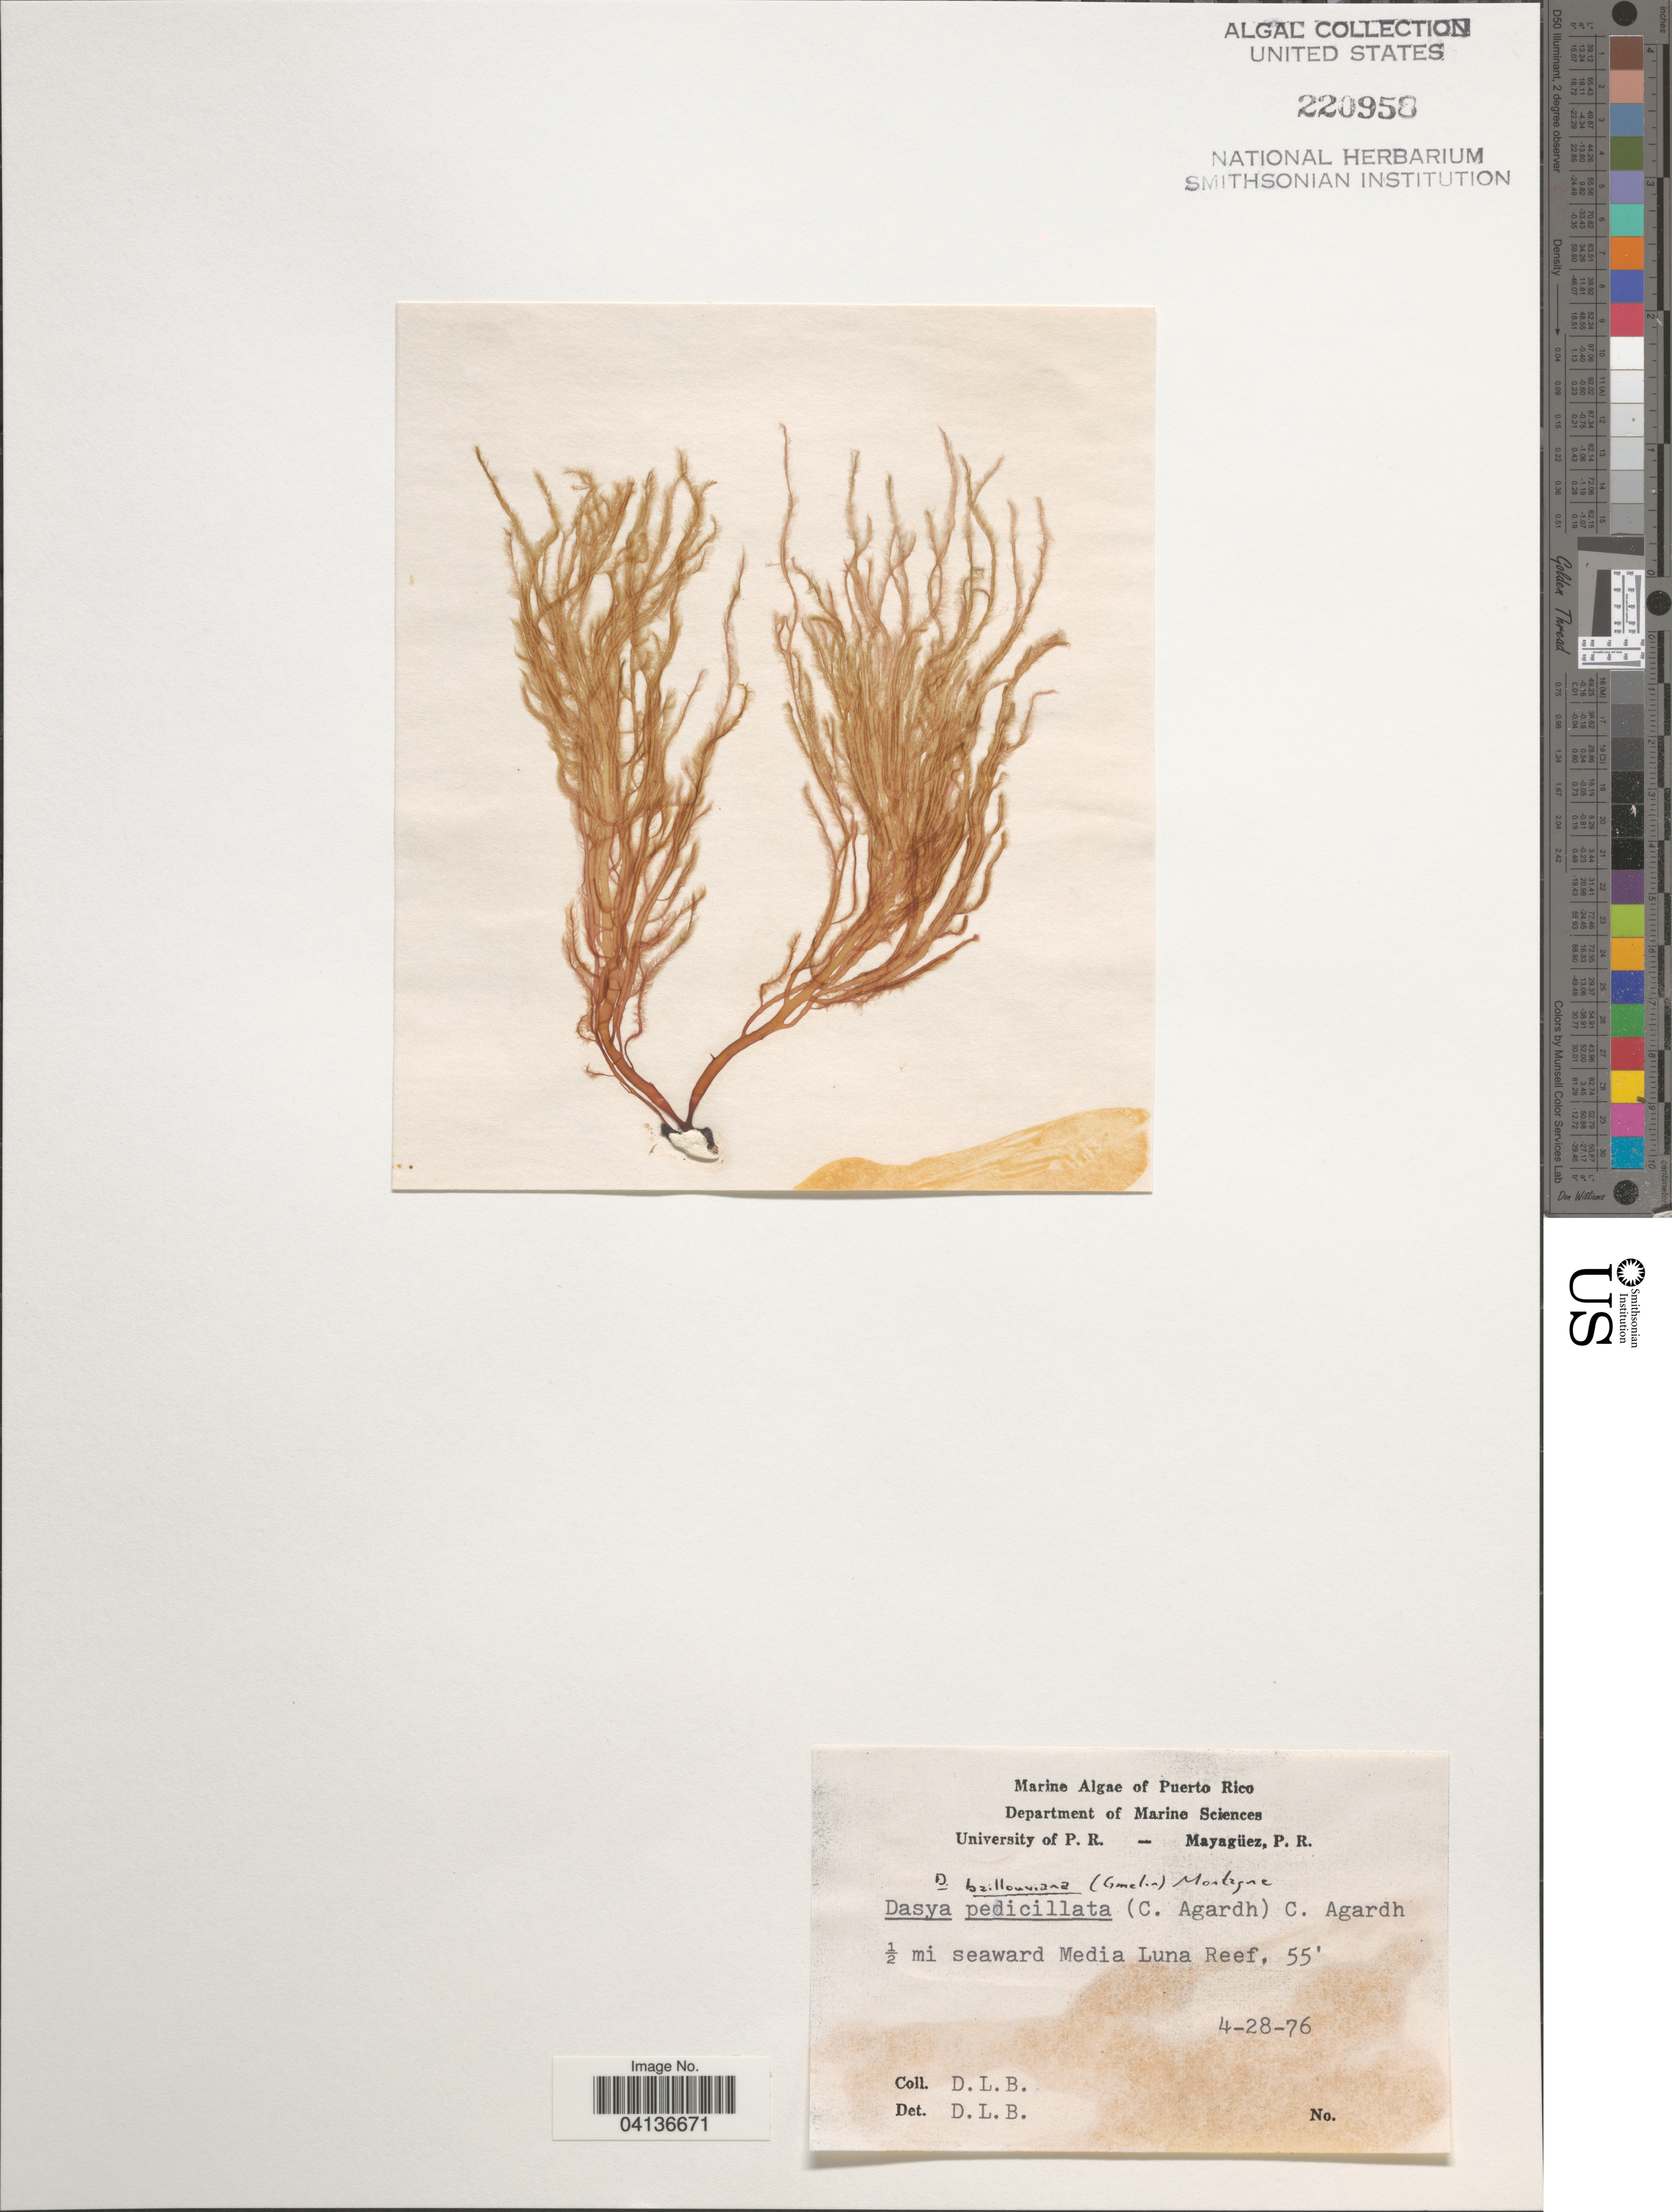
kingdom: Plantae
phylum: Rhodophyta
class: Florideophyceae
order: Ceramiales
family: Dasyaceae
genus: Dasya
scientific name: Dasya pedicellata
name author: (C. Agardh) C. Agardh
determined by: Algae name updating Project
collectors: D. L. B.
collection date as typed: Transcribed d/m/y: 28/4/76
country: Puerto Rico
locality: ½ mi seaward Media Luna Reef.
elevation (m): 17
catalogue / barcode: US 220958